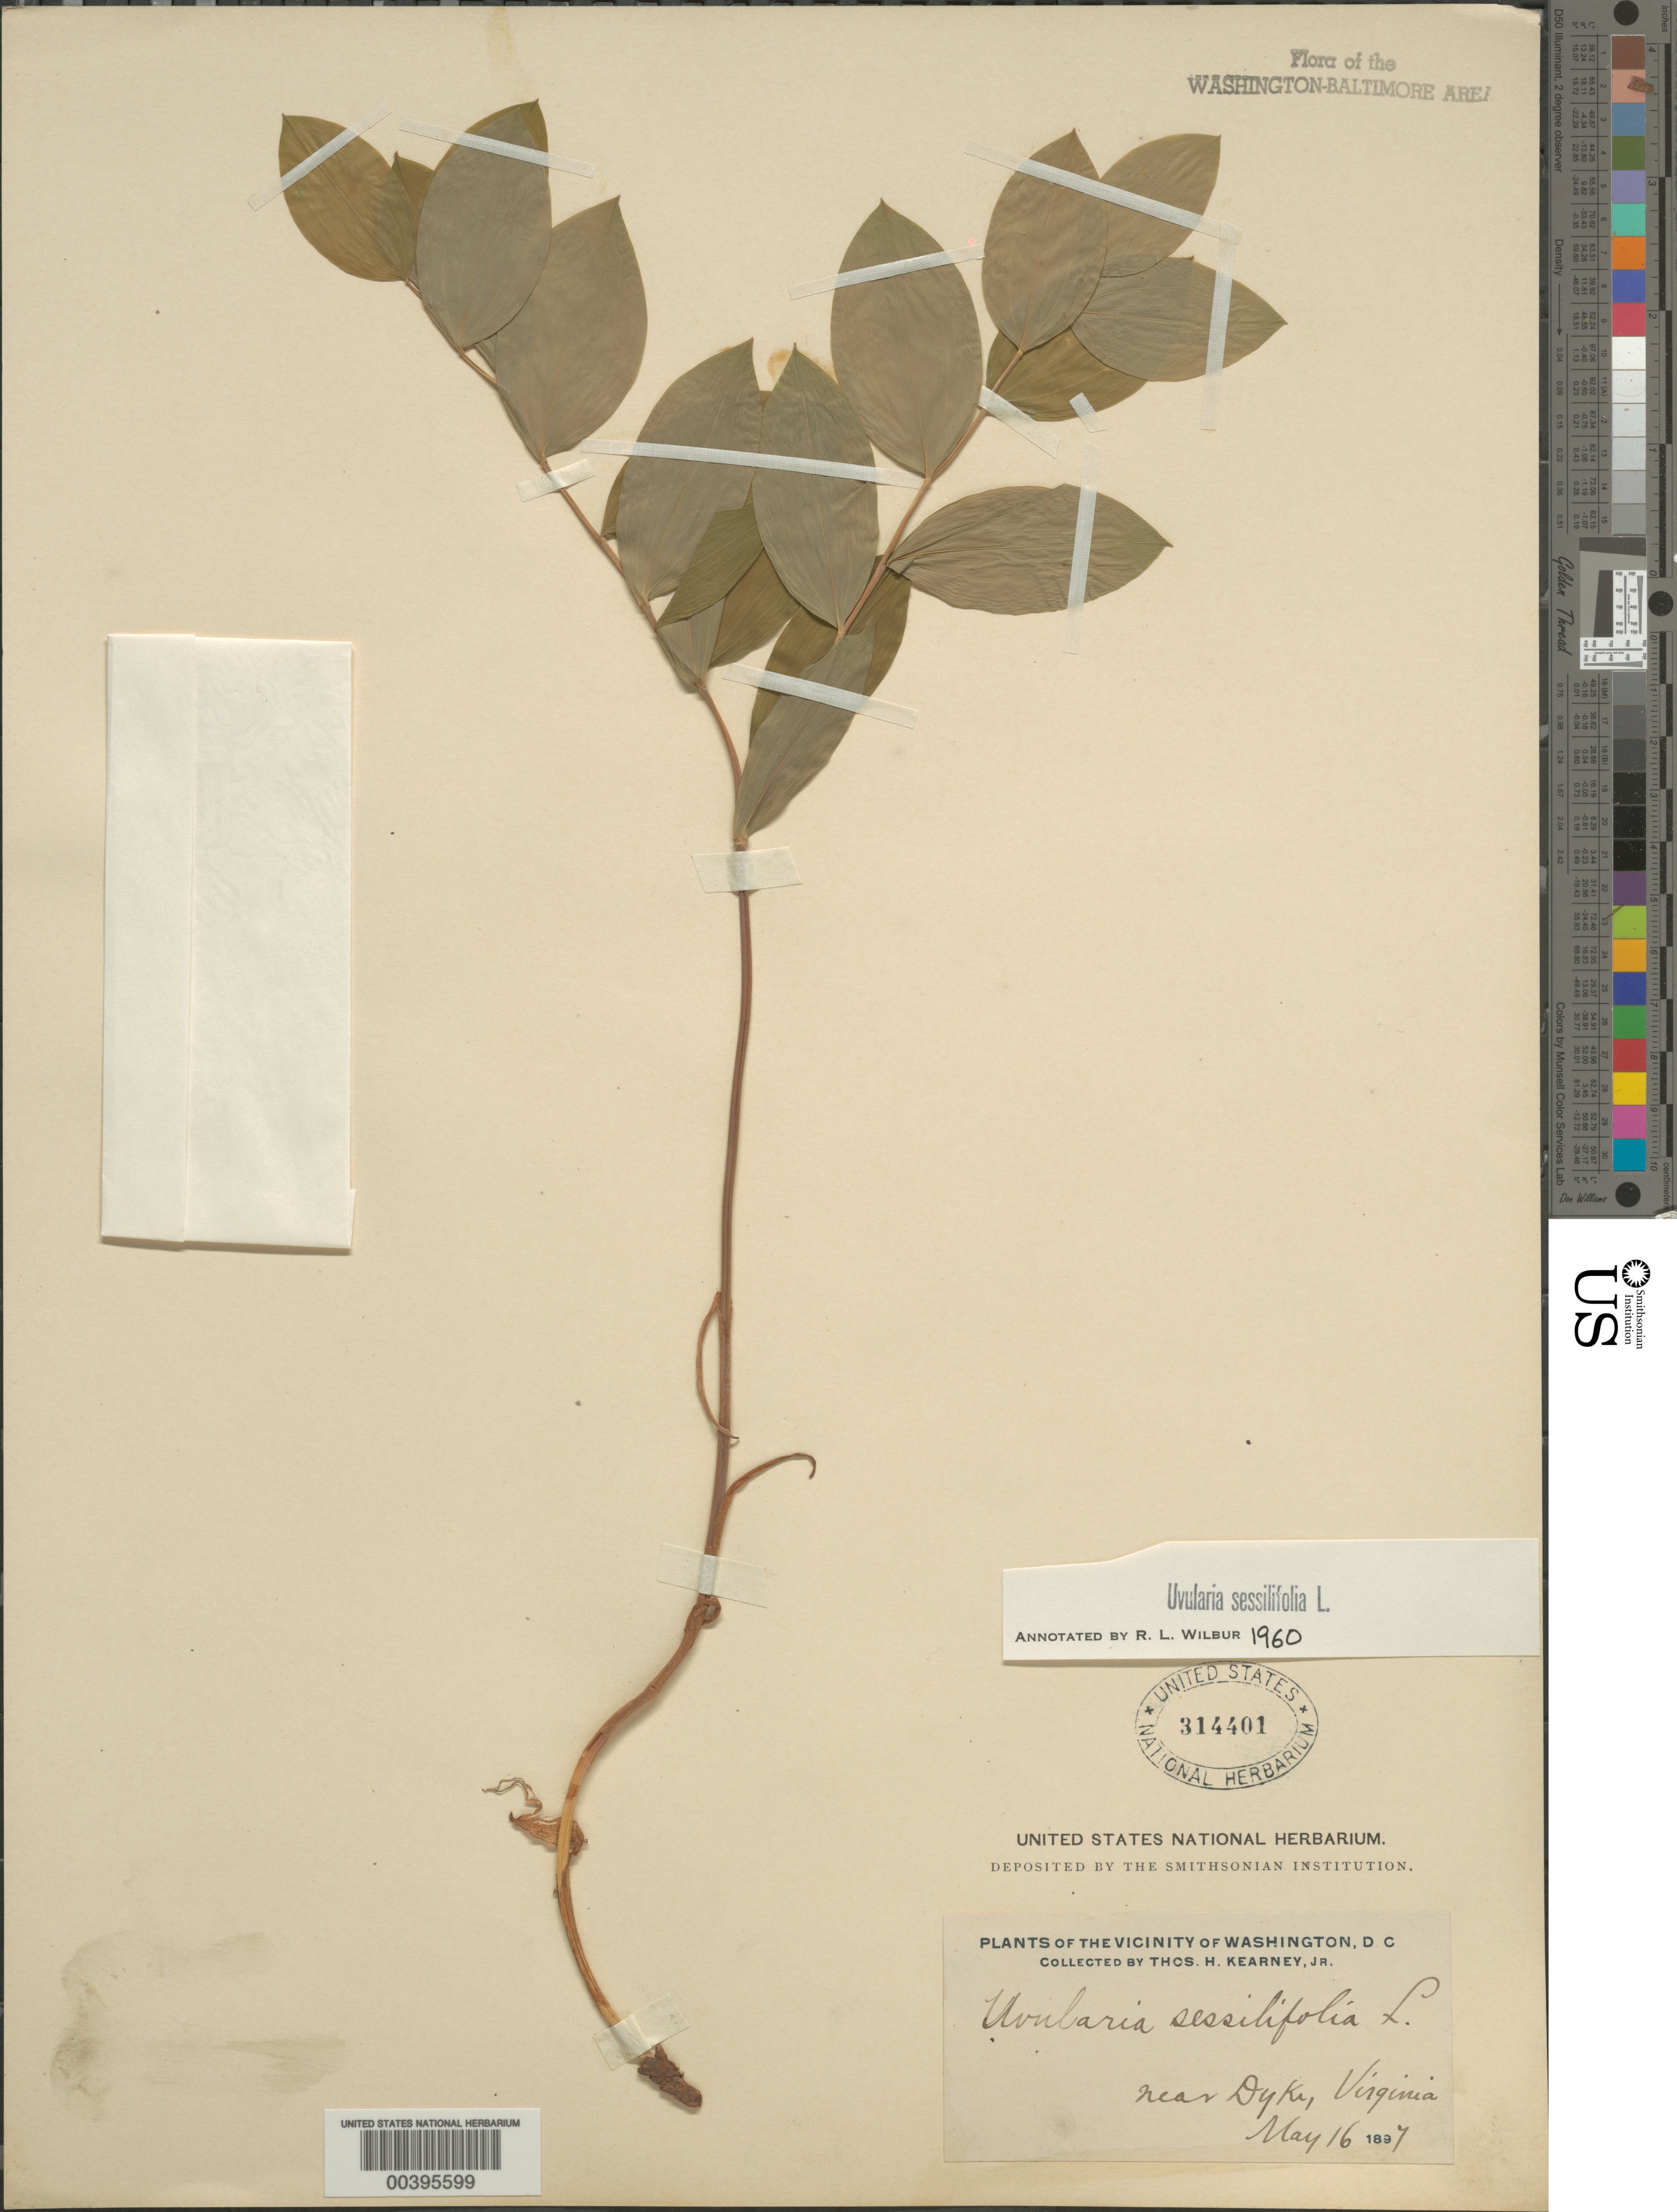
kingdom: Plantae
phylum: Tracheophyta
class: Liliopsida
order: Liliales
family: Colchicaceae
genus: Uvularia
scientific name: Uvularia sessilifolia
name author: L.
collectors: T. H. Kearney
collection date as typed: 16 May 1897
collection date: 1897-05-16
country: United States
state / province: Virginia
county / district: Fairfax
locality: Dyke vicinity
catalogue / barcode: US 314401